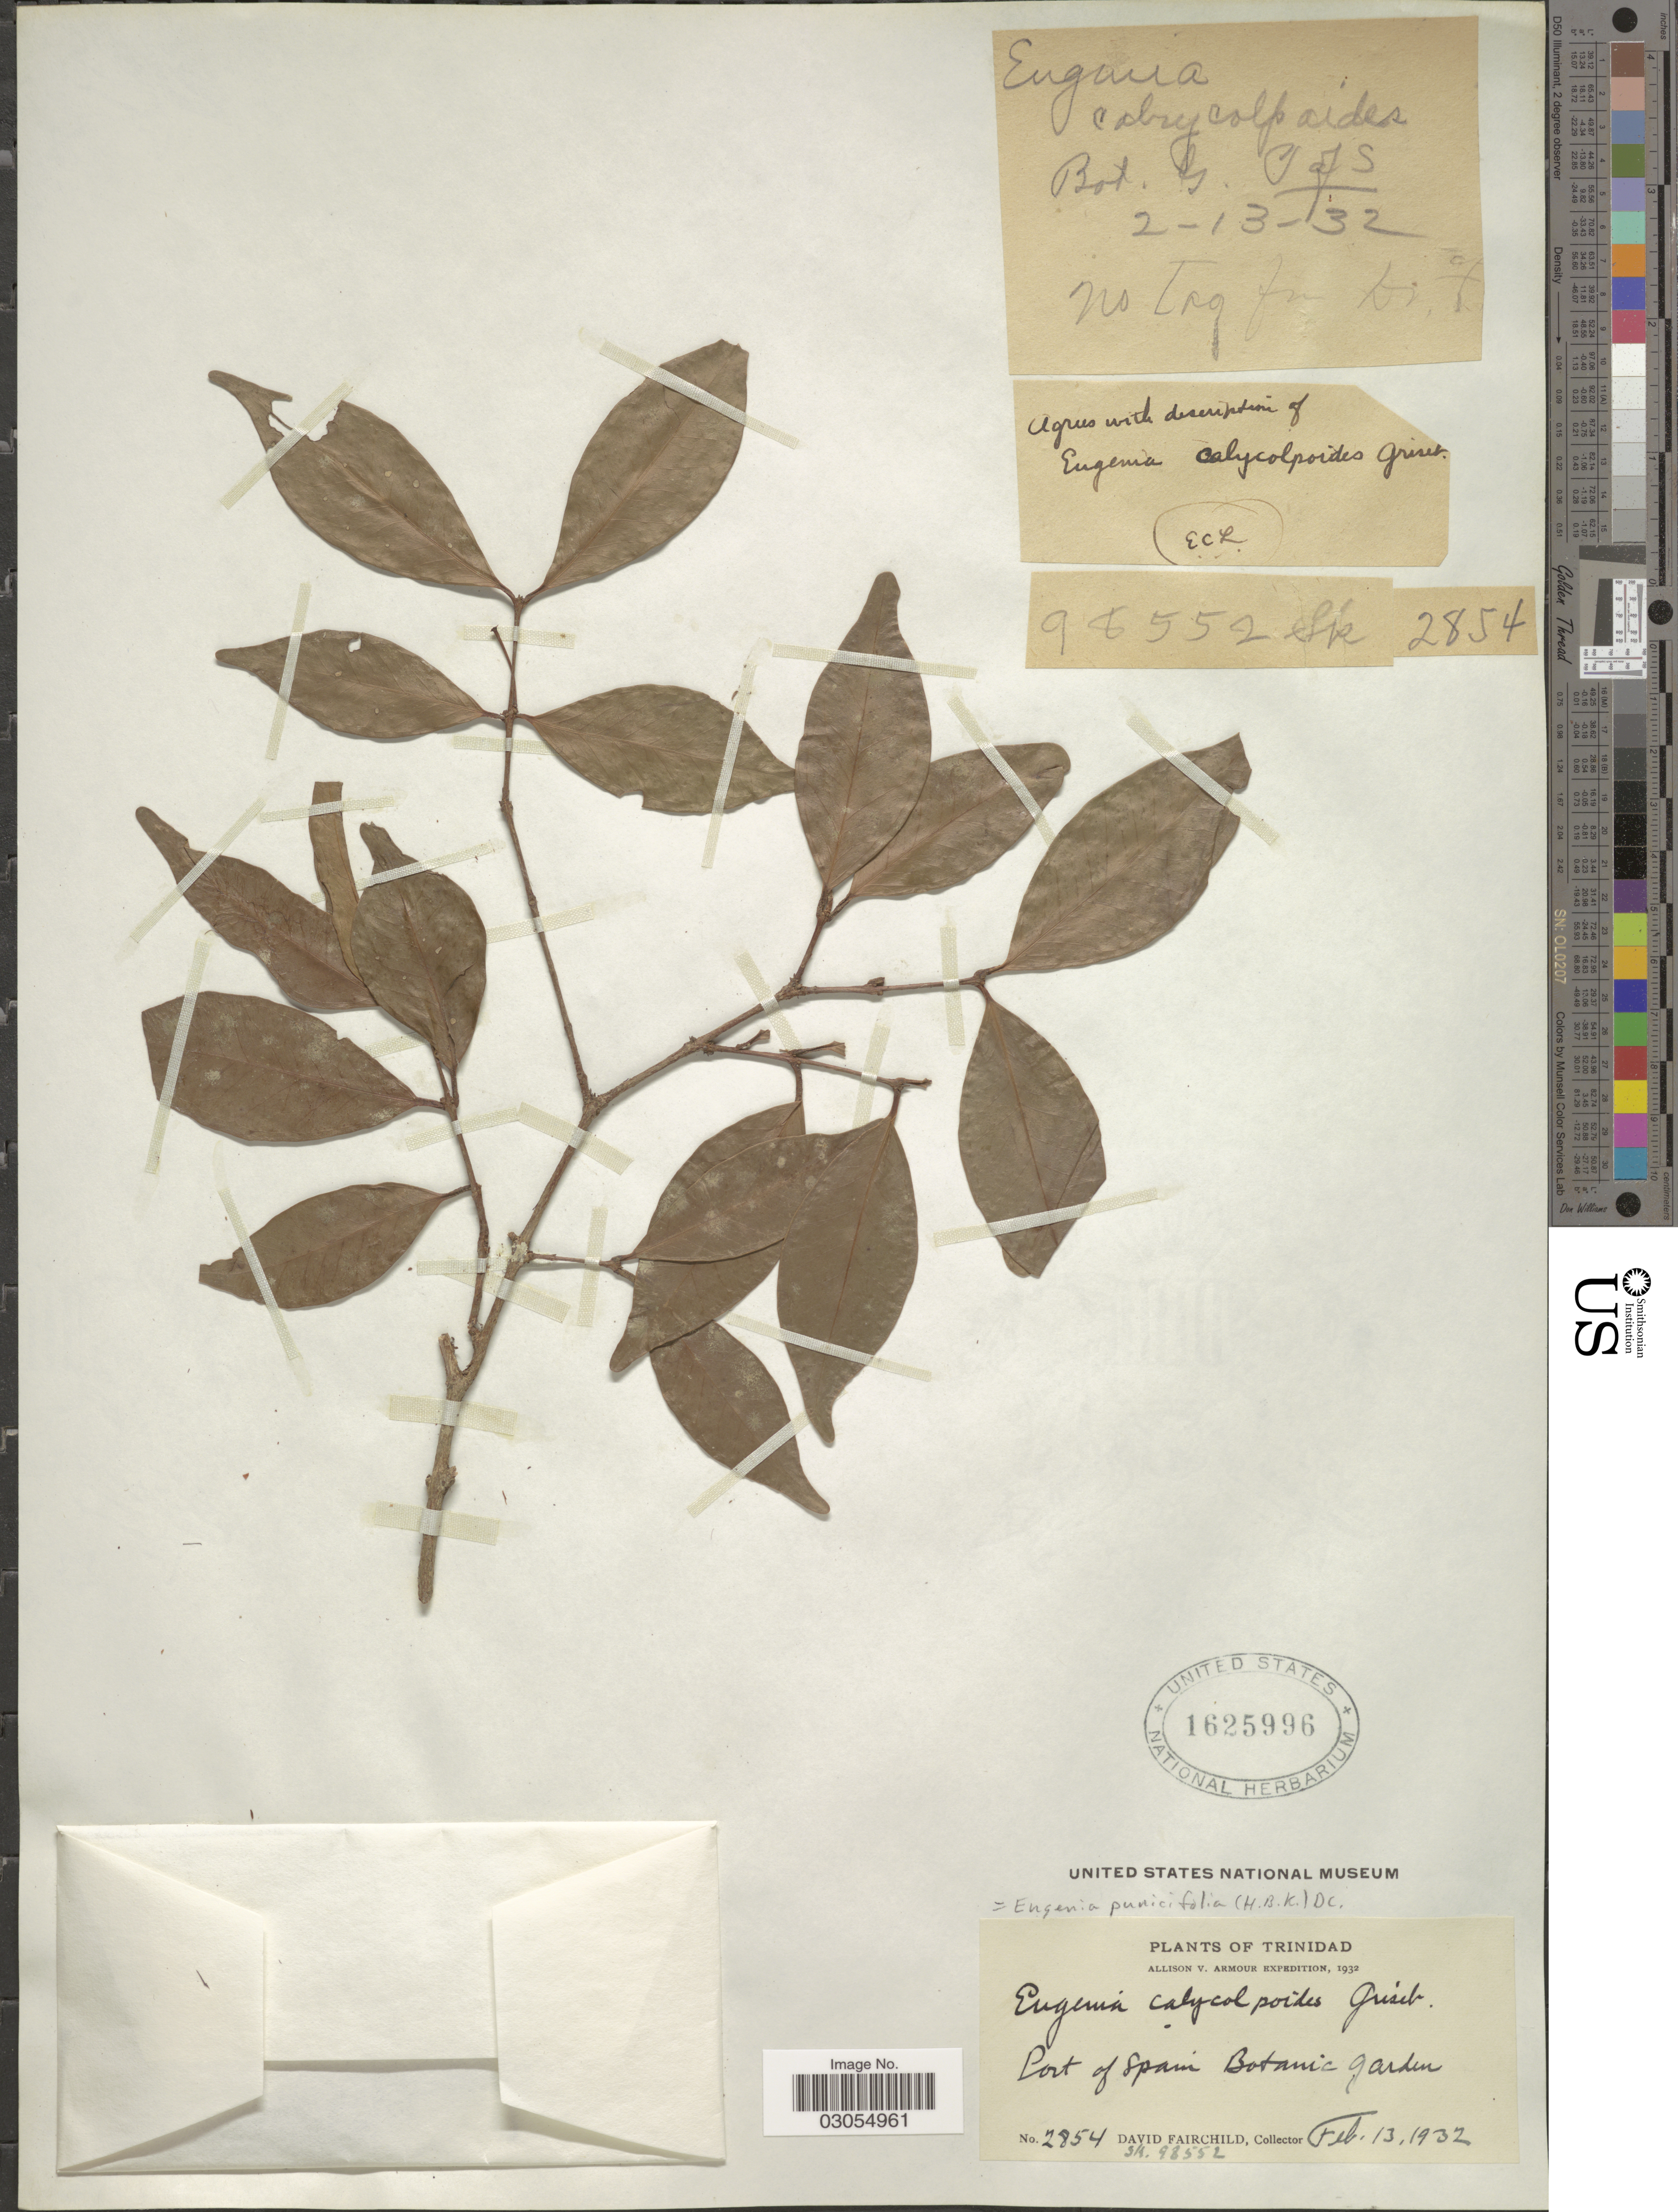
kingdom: Plantae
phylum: Tracheophyta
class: Magnoliopsida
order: Myrtales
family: Myrtaceae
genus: Eugenia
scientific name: Eugenia punicifolia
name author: (Kunth) DC.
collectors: D. Fairchild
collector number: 2854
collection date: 1932-02-13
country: Trinidad and Tobago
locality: Trinidad. Port of Spain Botanic Garden.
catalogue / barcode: US 1625996